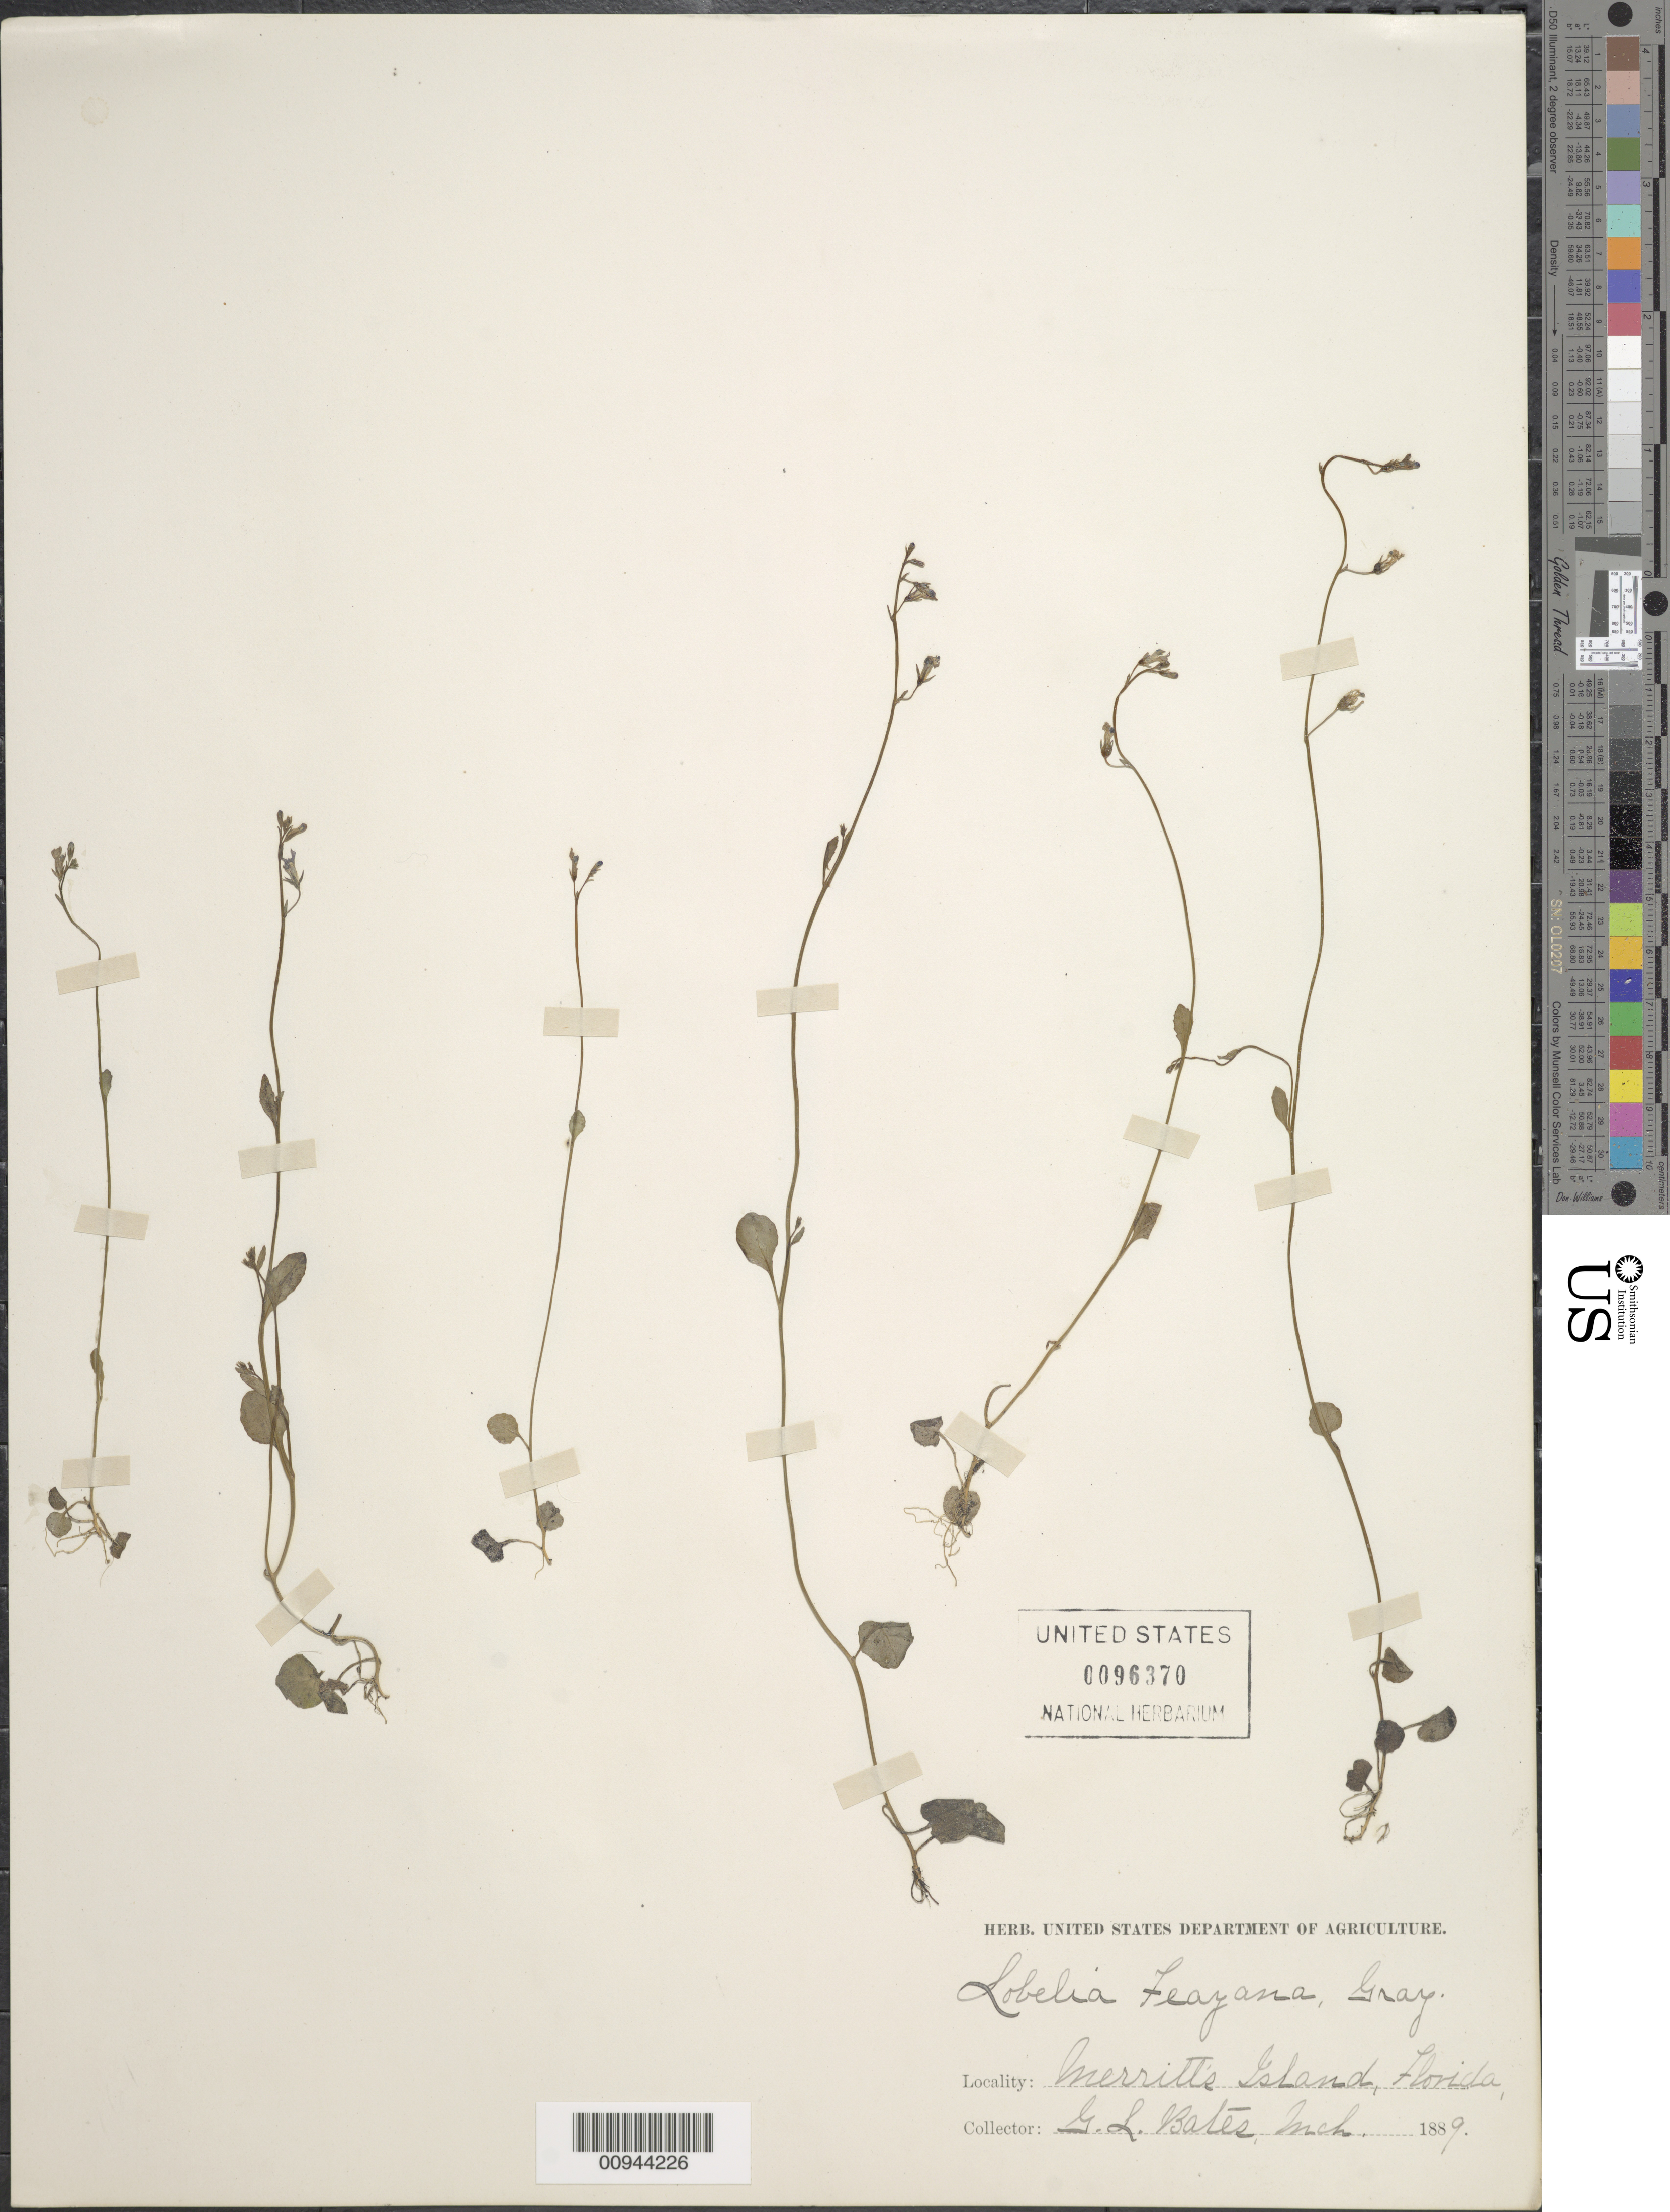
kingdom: Plantae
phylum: Tracheophyta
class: Magnoliopsida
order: Asterales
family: Campanulaceae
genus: Lobelia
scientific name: Lobelia feayana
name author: A. Gray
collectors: G. Bates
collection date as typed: March 1889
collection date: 1889-03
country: United States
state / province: Florida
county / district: Brevard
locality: Merritts island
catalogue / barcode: US 96370